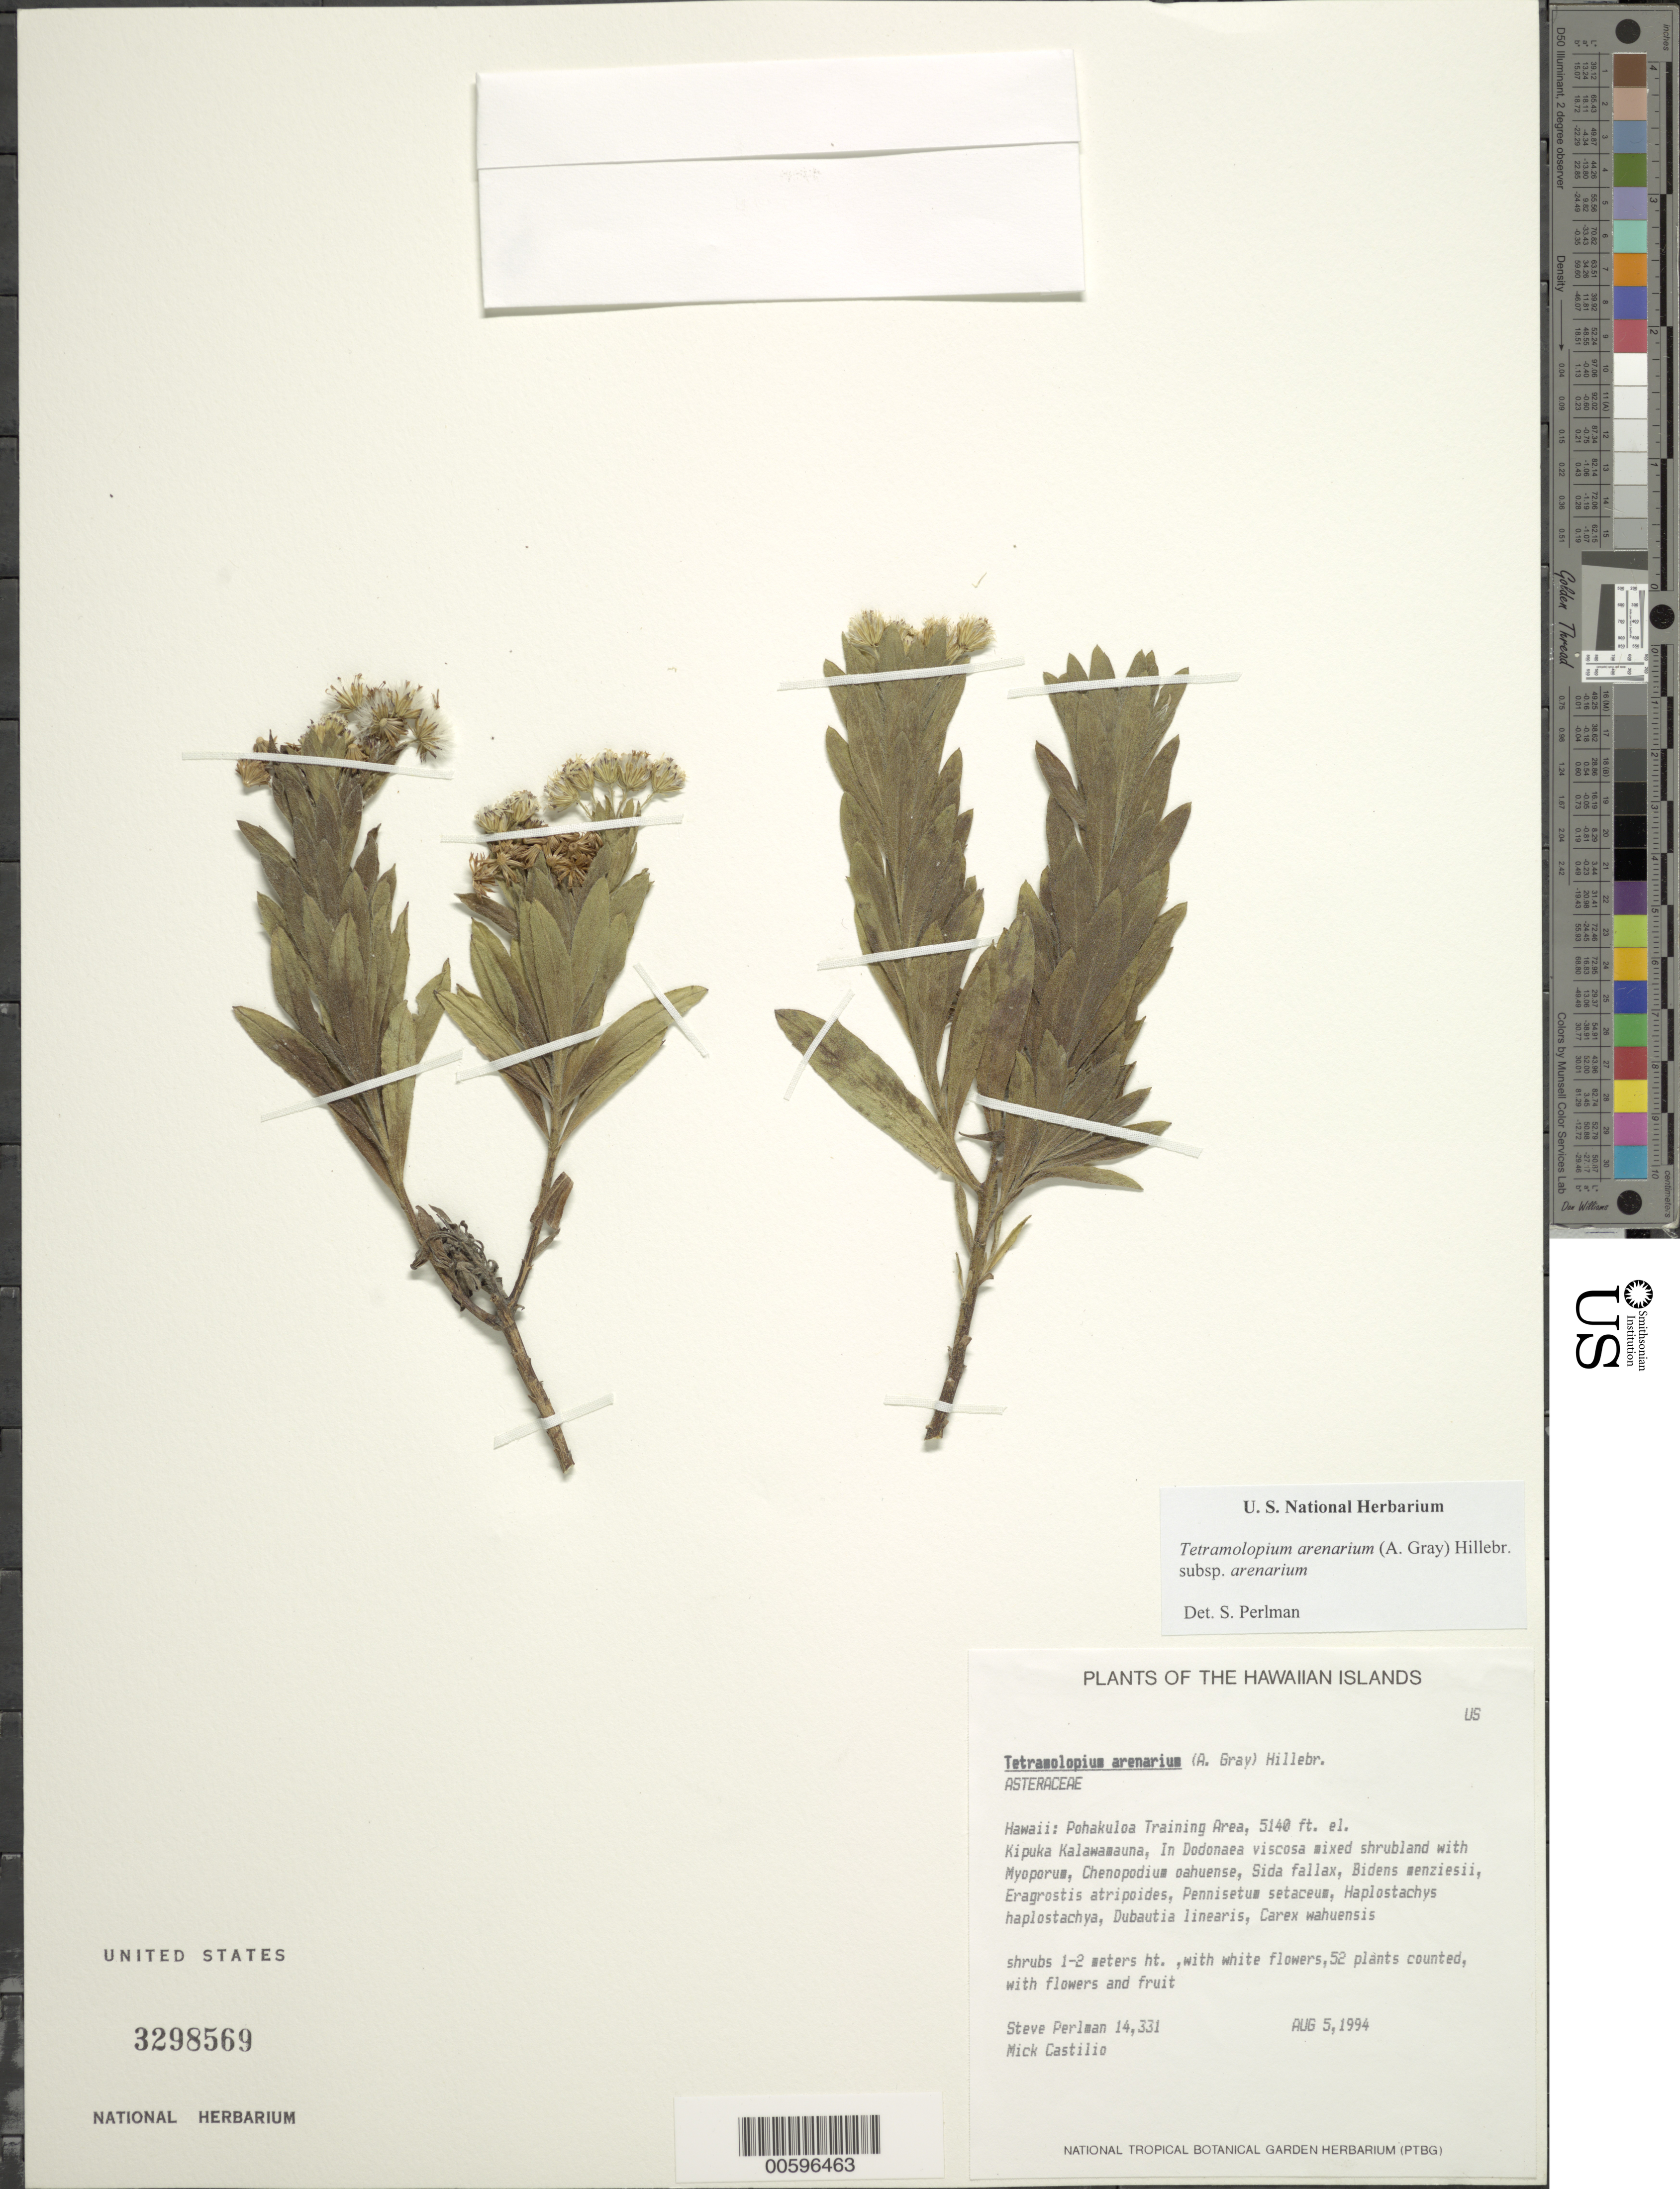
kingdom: Plantae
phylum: Tracheophyta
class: Magnoliopsida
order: Asterales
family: Asteraceae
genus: Tetramolopium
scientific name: Tetramolopium arenarium var. arenarium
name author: Hillebr.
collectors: S. P. Perlman & M. Castilio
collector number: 14331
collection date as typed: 5 Aug 1994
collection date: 1994-08-05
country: United States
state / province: Hawaii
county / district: Hawaii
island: Hawaii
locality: Pohakuloa Training Area, Kipuka Kalawamauna.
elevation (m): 1567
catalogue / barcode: US 3298569